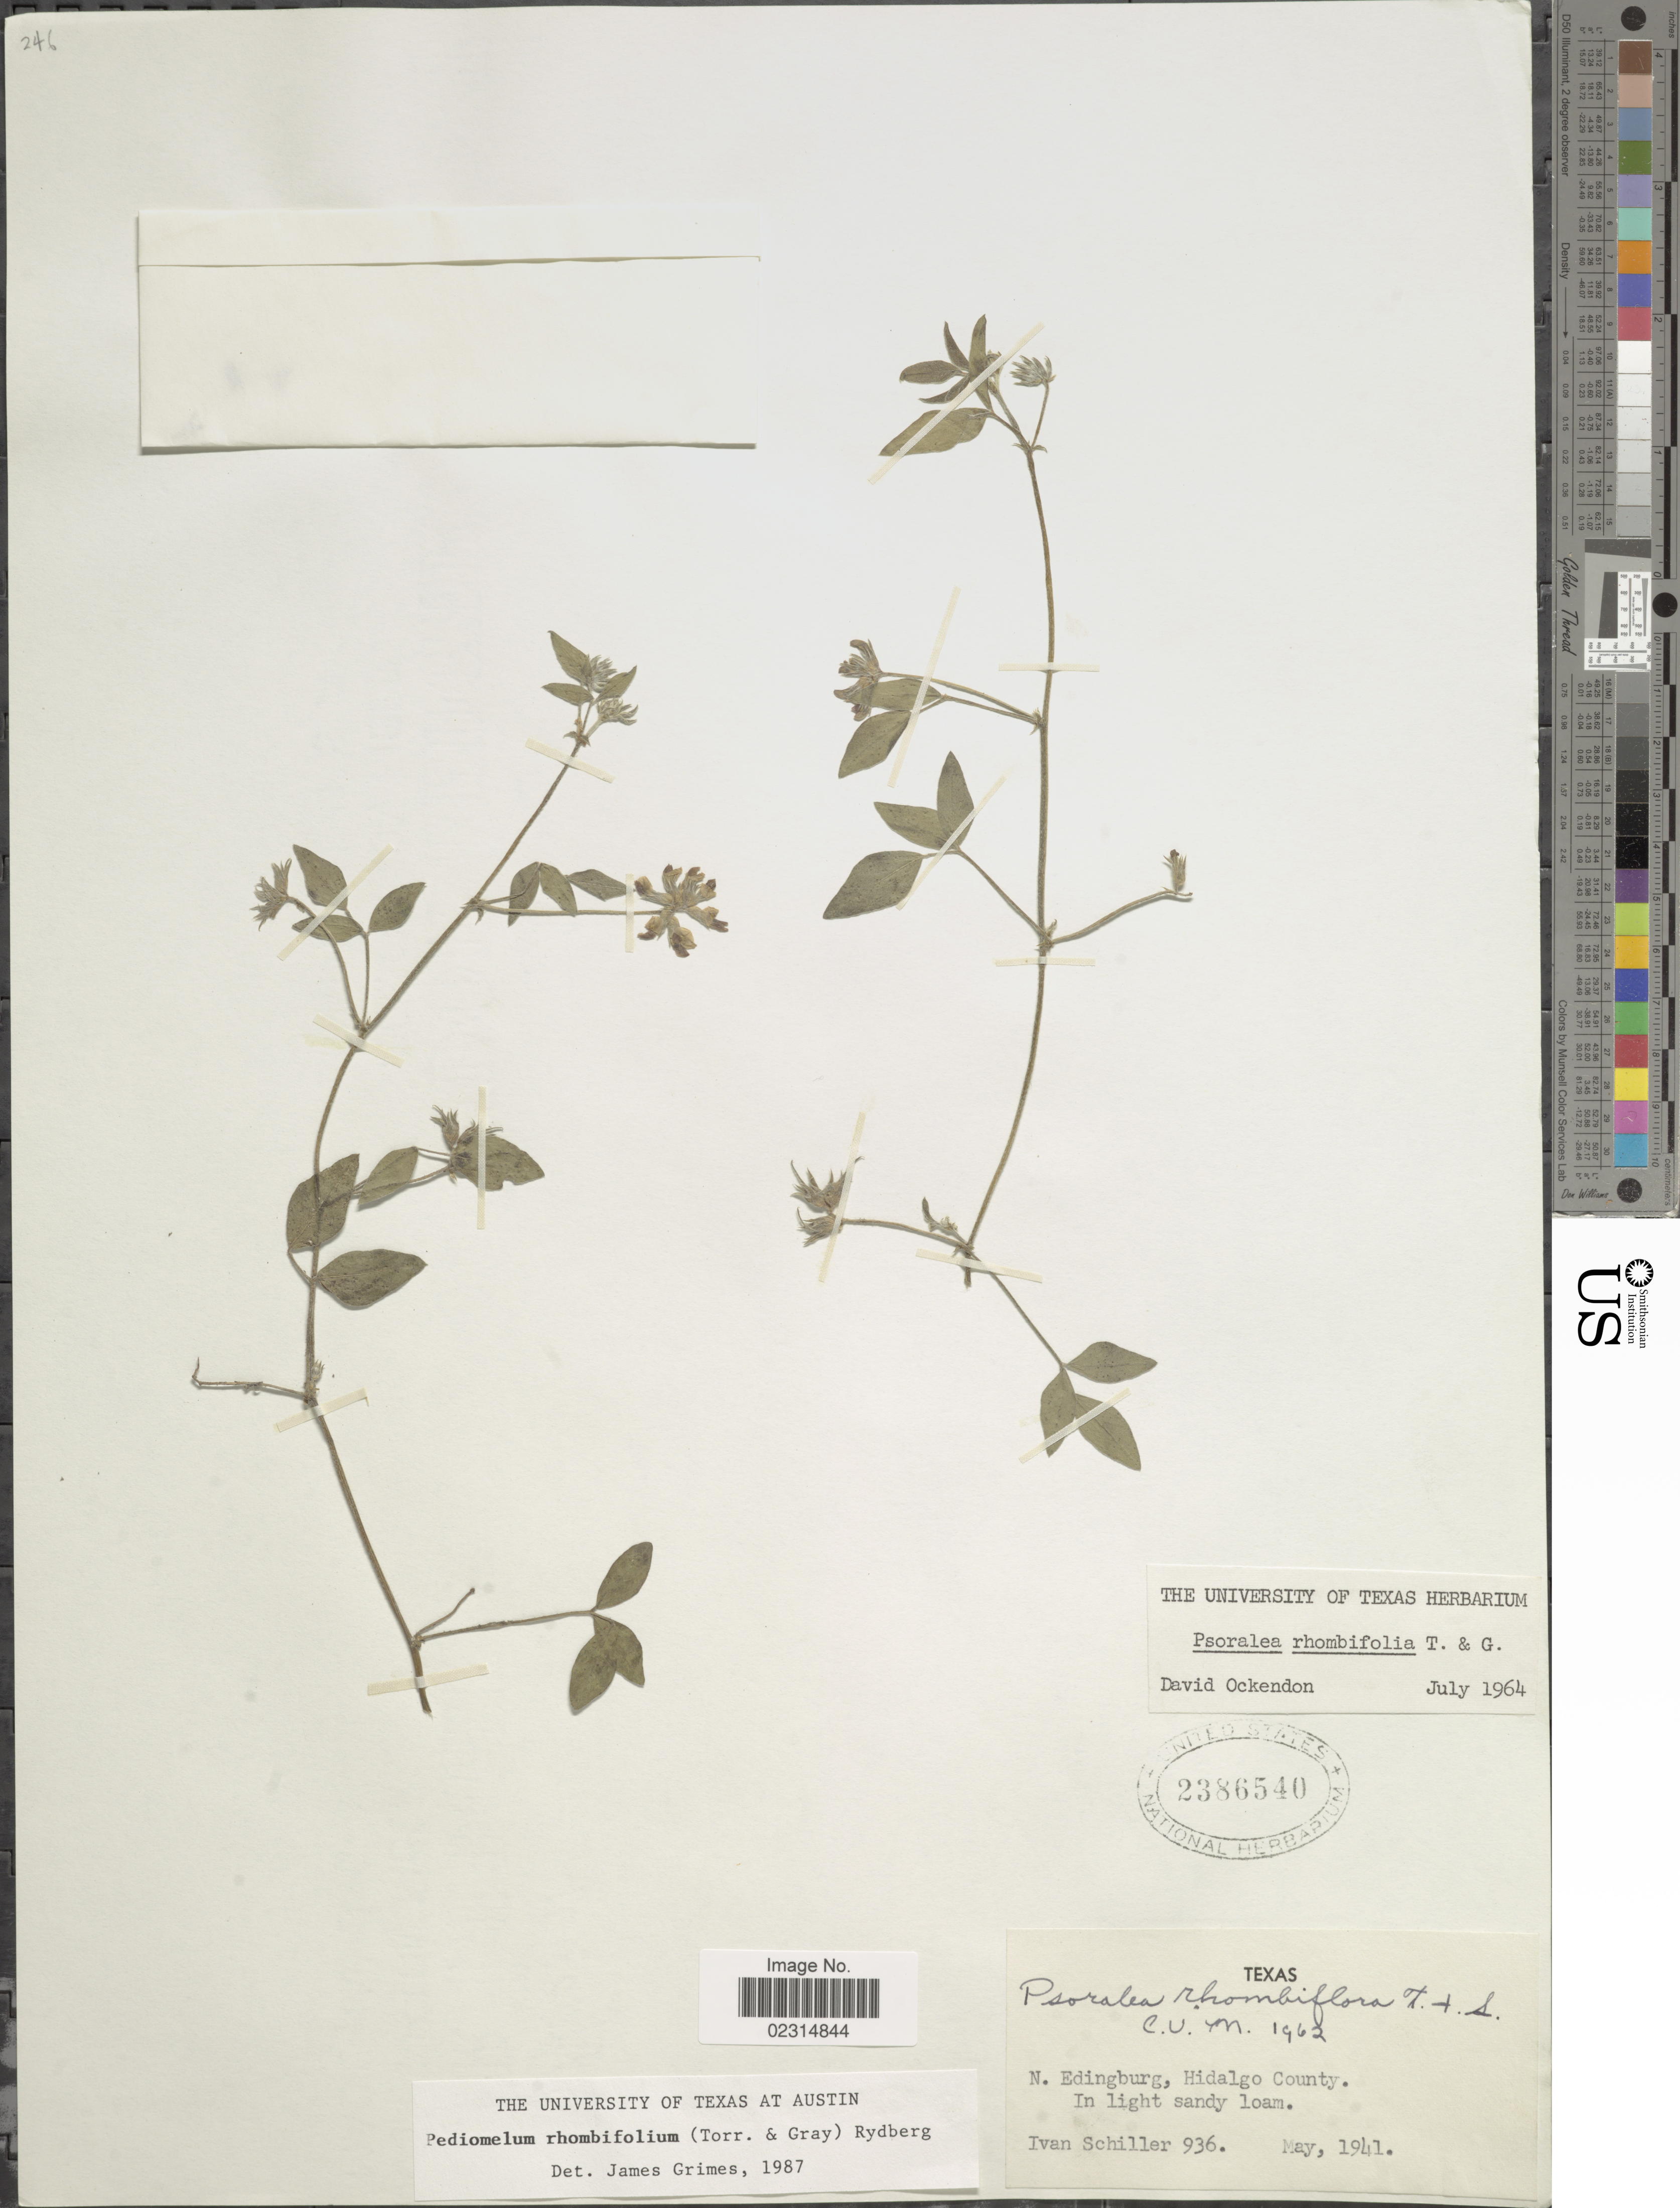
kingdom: Plantae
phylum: Tracheophyta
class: Magnoliopsida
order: Fabales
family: Fabaceae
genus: Pediomelum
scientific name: Pediomelum rhombifolium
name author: (Torr. & A. Gray) Rydb.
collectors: I. Schiller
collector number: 936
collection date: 1941-05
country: United States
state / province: Texas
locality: N. Edinburg, Hidalgo County. In light sandy loam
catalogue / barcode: US 2386540